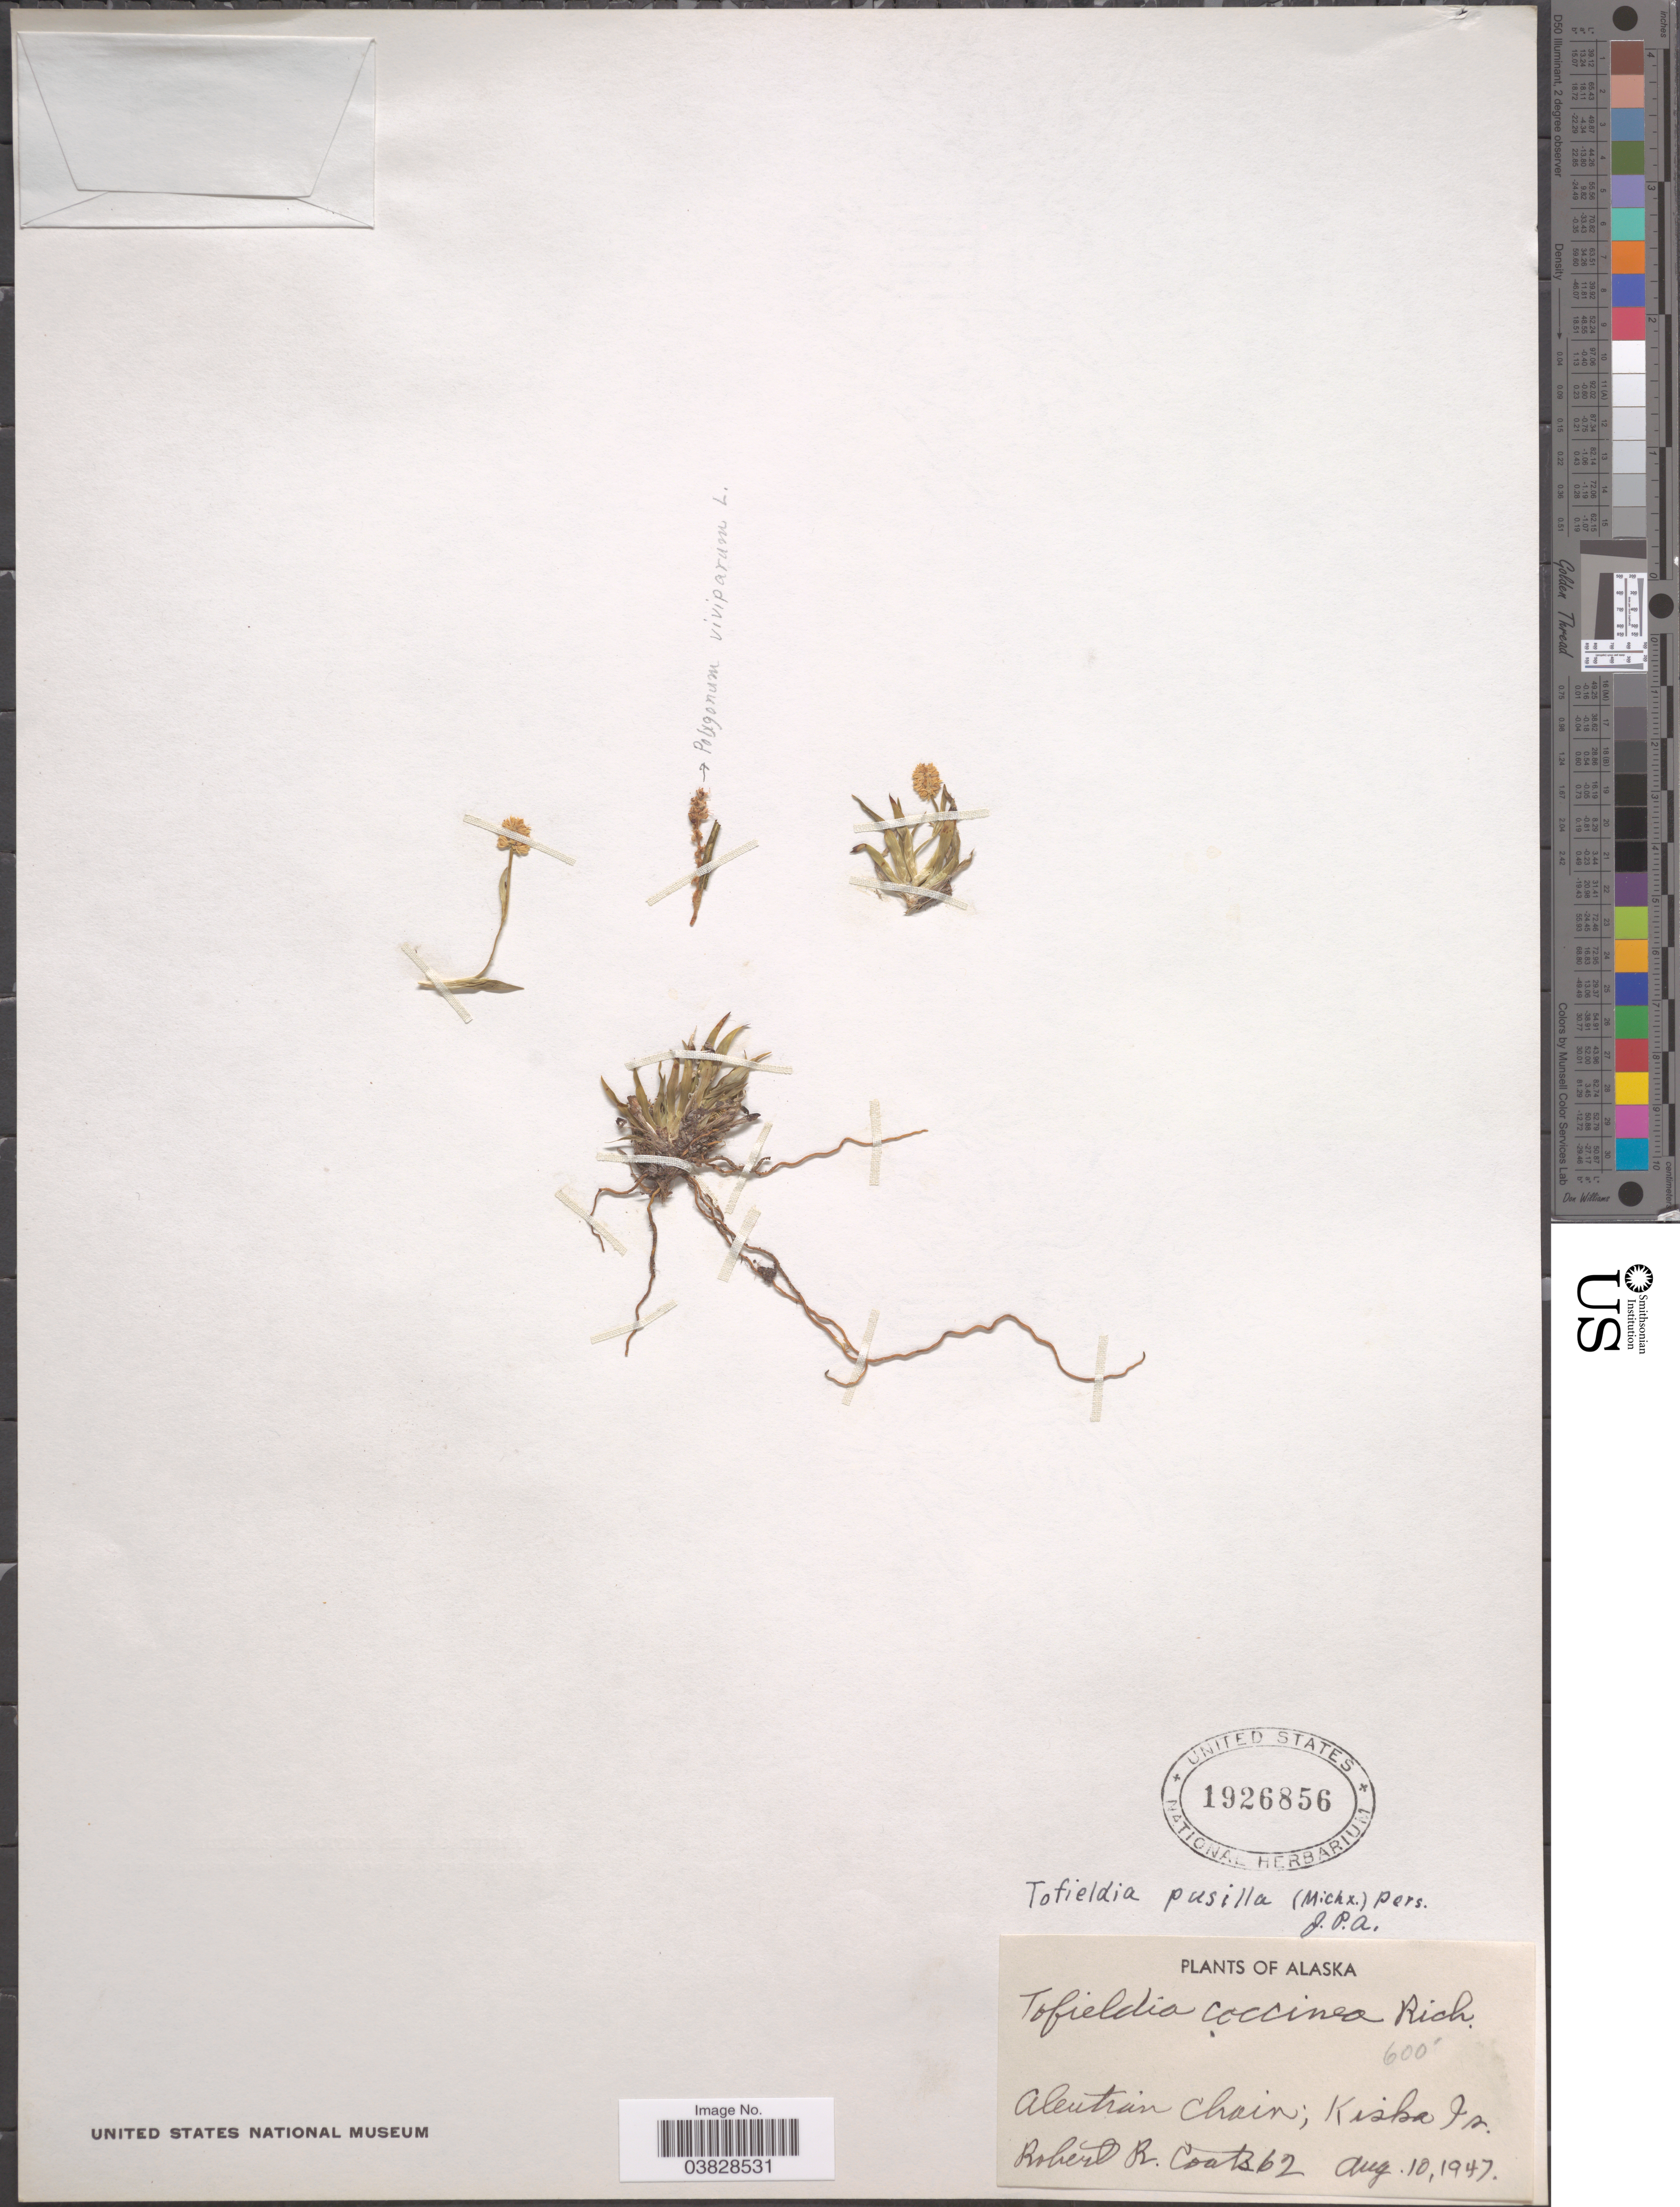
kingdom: Plantae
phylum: Tracheophyta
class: Liliopsida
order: Alismatales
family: Tofieldiaceae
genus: Tofieldia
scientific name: Tofieldia pusilla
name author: (Michx.) Pers.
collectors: R. Coats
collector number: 62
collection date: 1947-08-10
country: United States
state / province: Alaska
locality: Aleutian Chain; Kiska Is.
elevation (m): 183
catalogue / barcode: US 1926856